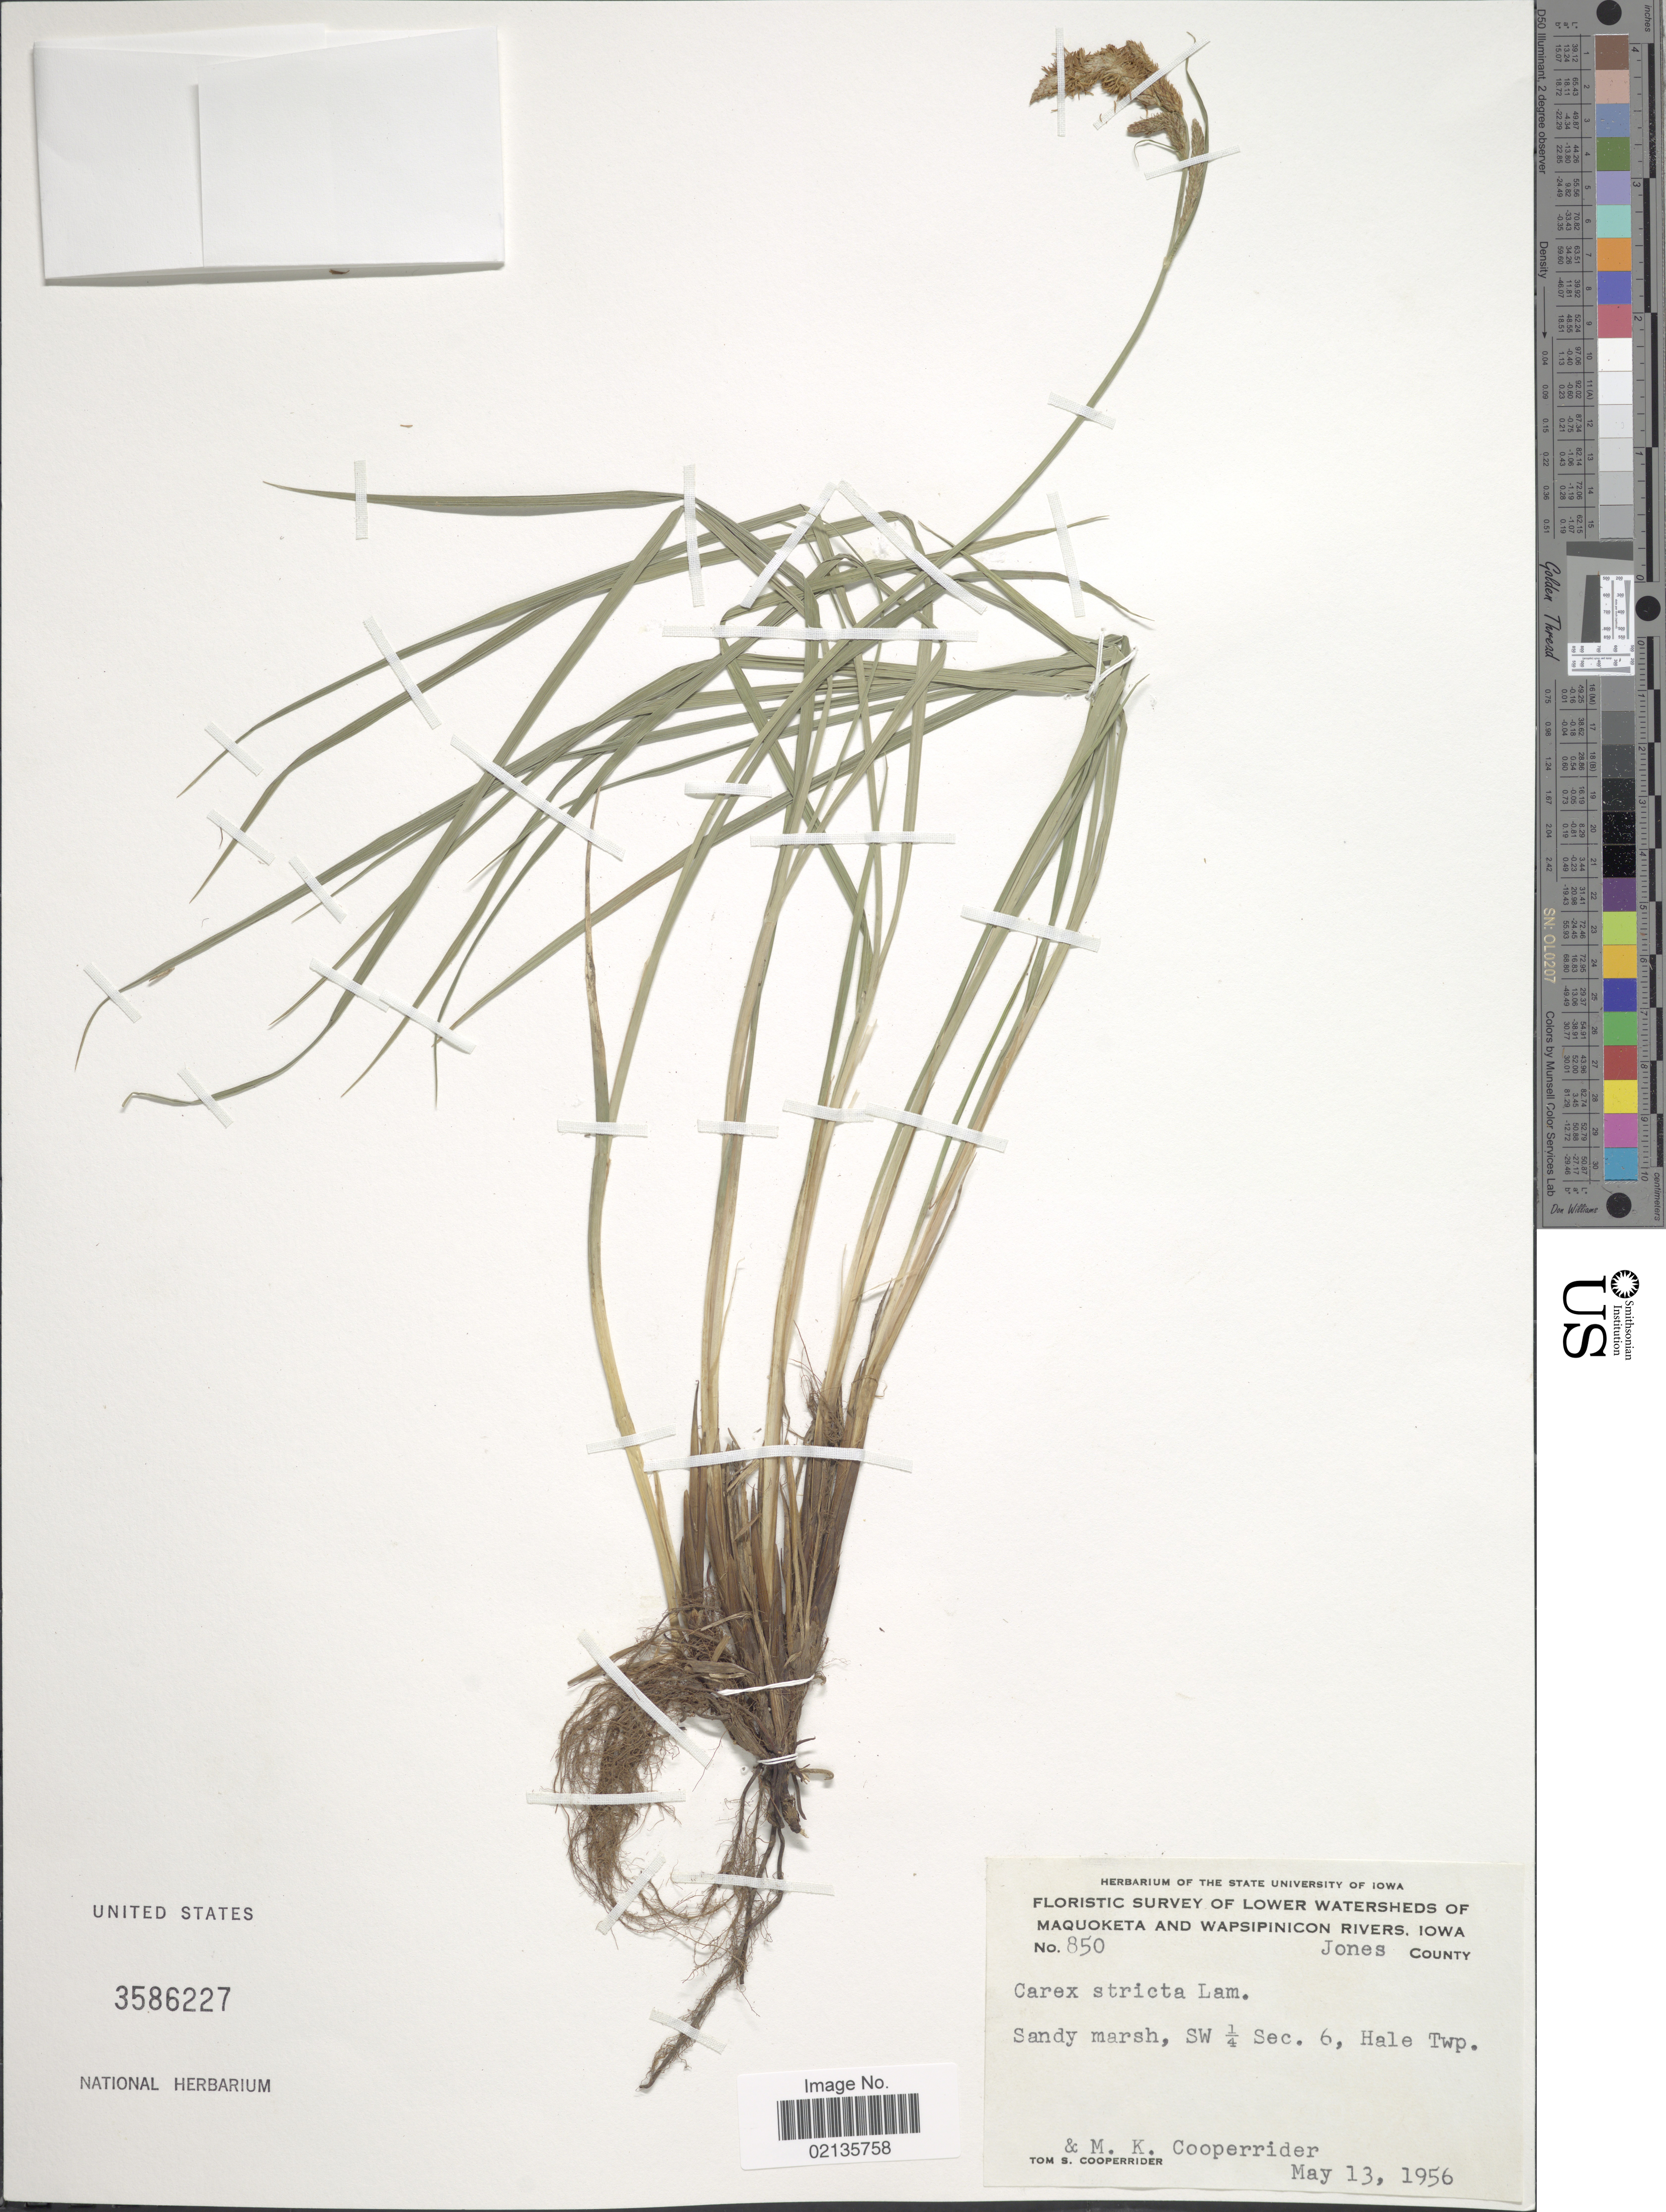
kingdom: Plantae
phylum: Tracheophyta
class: Liliopsida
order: Poales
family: Cyperaceae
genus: Carex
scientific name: Carex stricta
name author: Lam.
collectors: T. S. Cooperrider & M. Cooperrider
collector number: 850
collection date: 1956-05-13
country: United States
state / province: Iowa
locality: Lower watersheds of Maquoketa and Wapsipimicon Rivers, Jones County, Sandy marsh, SW ¼ Sec. 6, Hale Twp.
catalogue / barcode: US 3586227